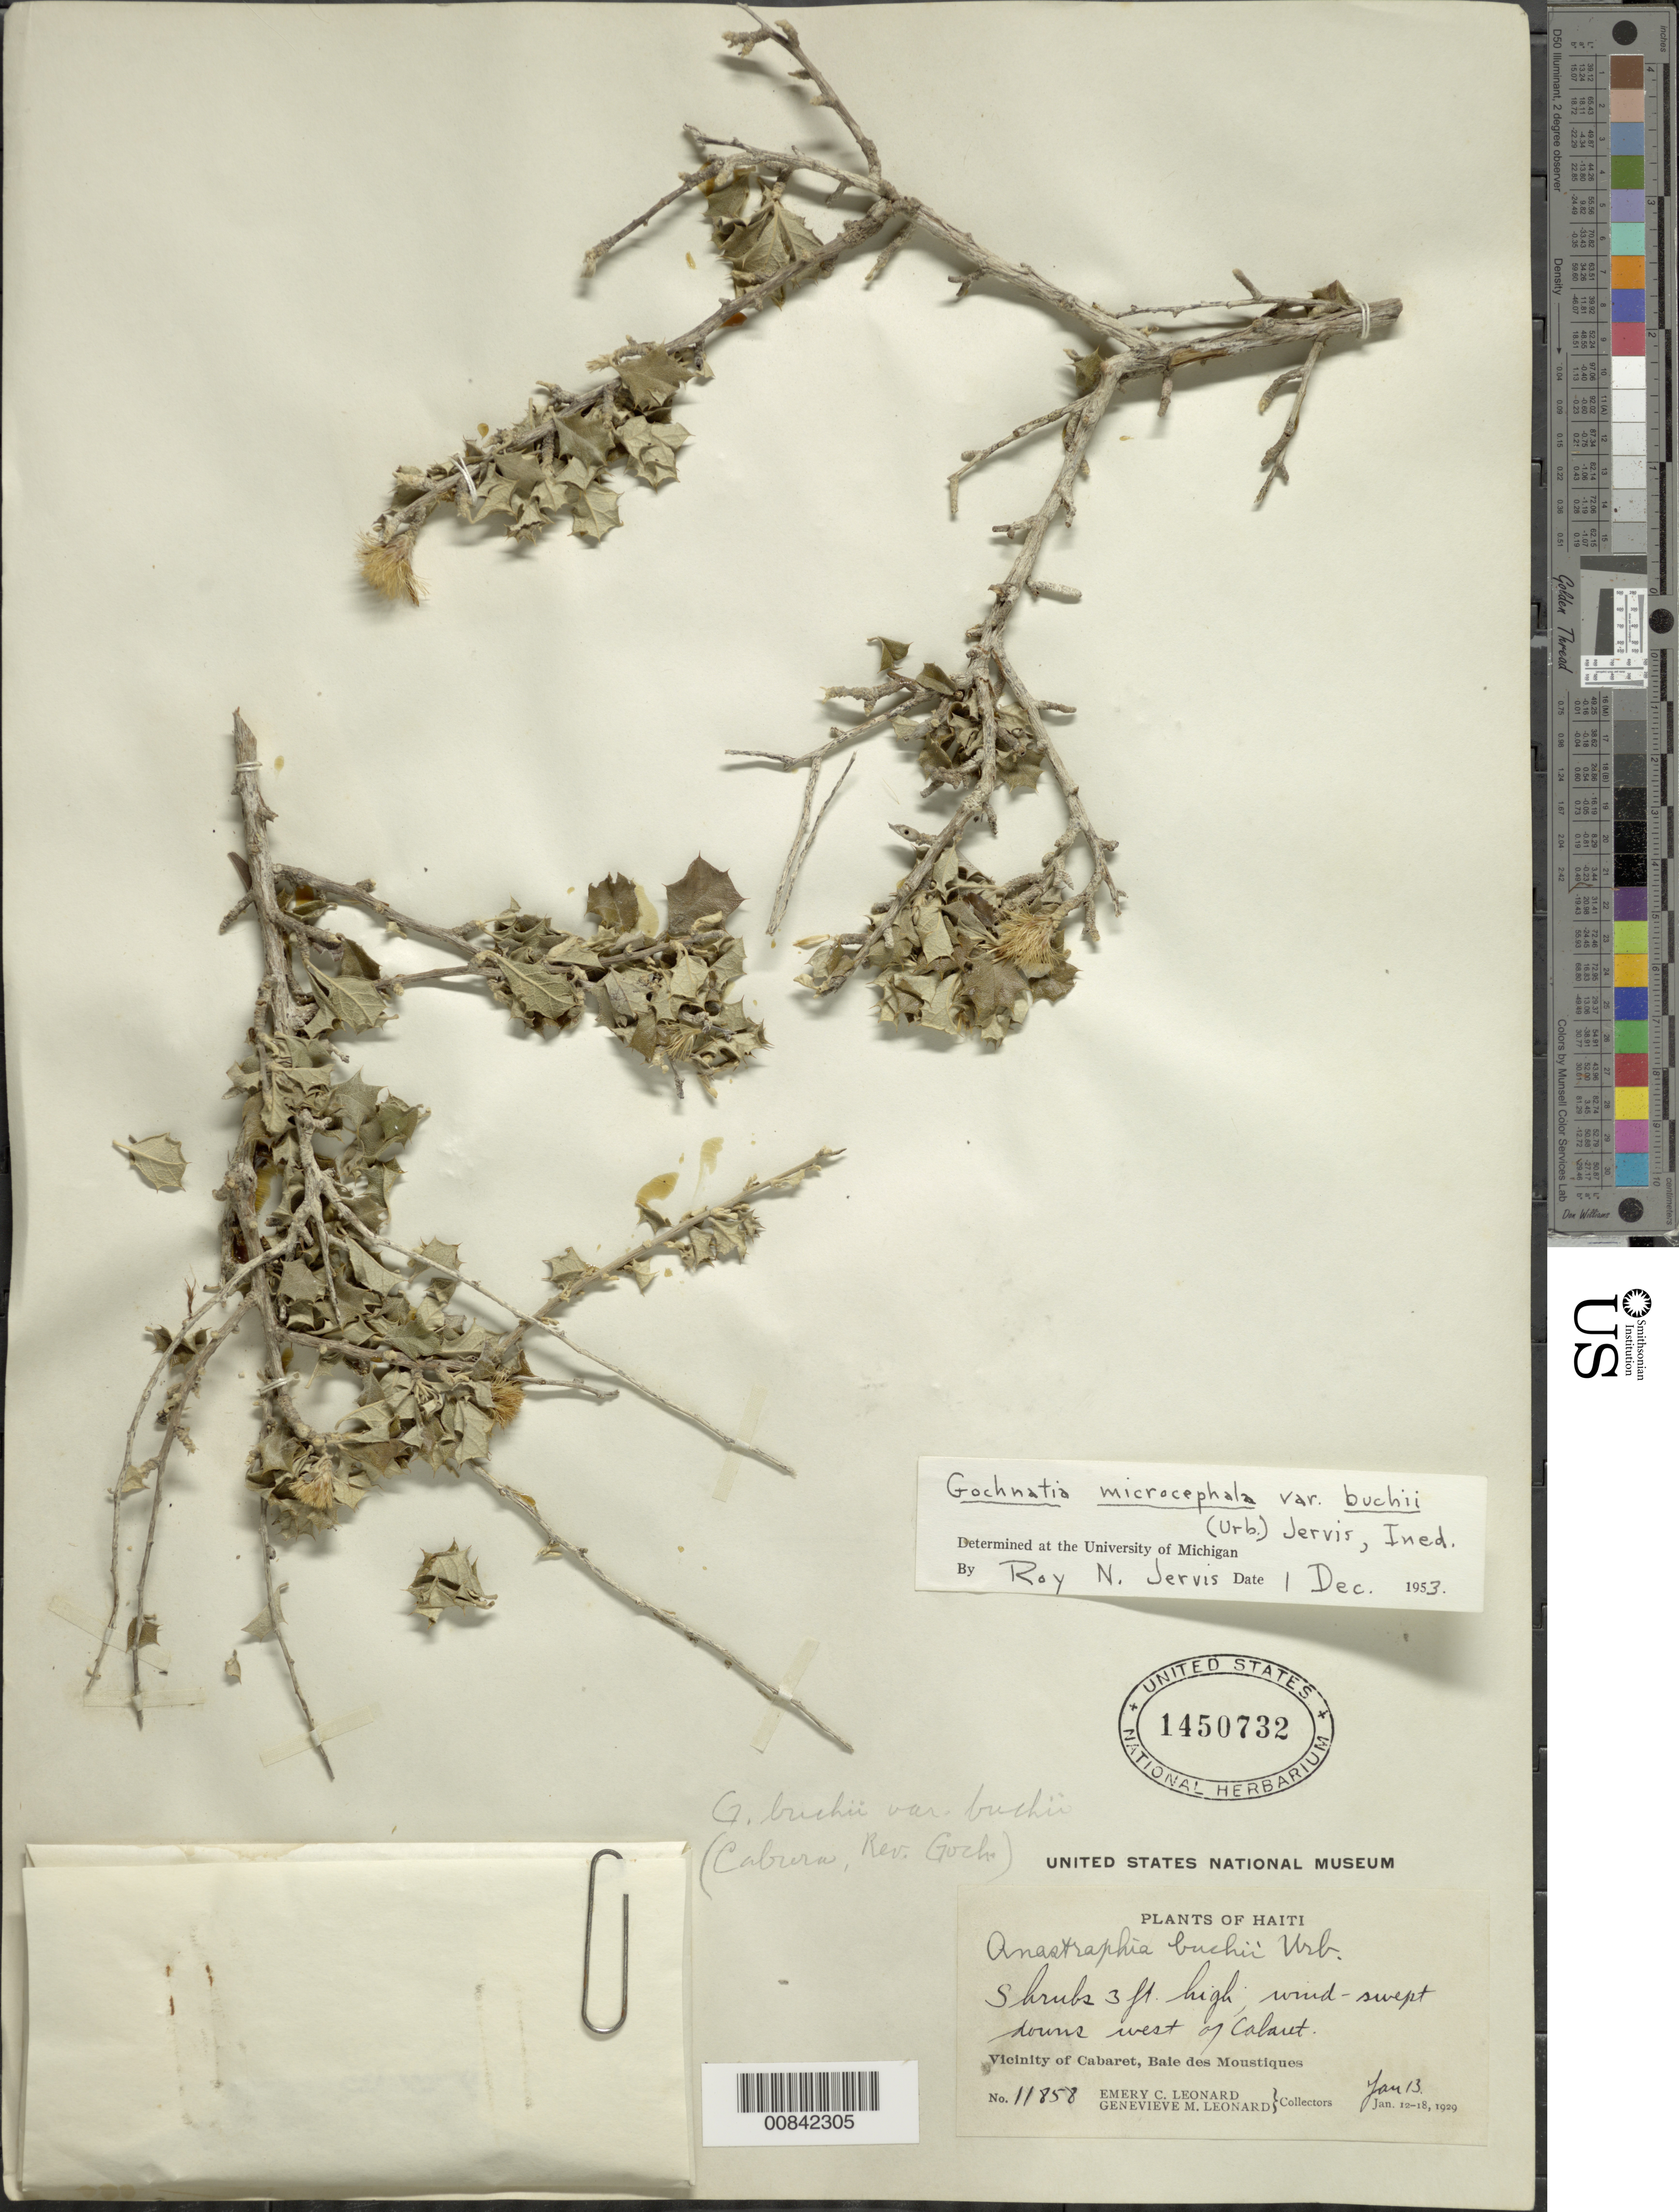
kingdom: Plantae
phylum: Tracheophyta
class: Magnoliopsida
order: Asterales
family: Asteraceae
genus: Anastraphia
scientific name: Anastraphia buchii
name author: Urb.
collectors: E. C. Leonard & G. M. Leonard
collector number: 11858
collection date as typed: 13 Jan 1929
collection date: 1929-01-13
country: Haiti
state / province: Nord-Ouest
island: Hispaniola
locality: Vicinity of Cabaret, Baie des Moustiques, W of city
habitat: Wind-swept dunes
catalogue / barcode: US 1450732